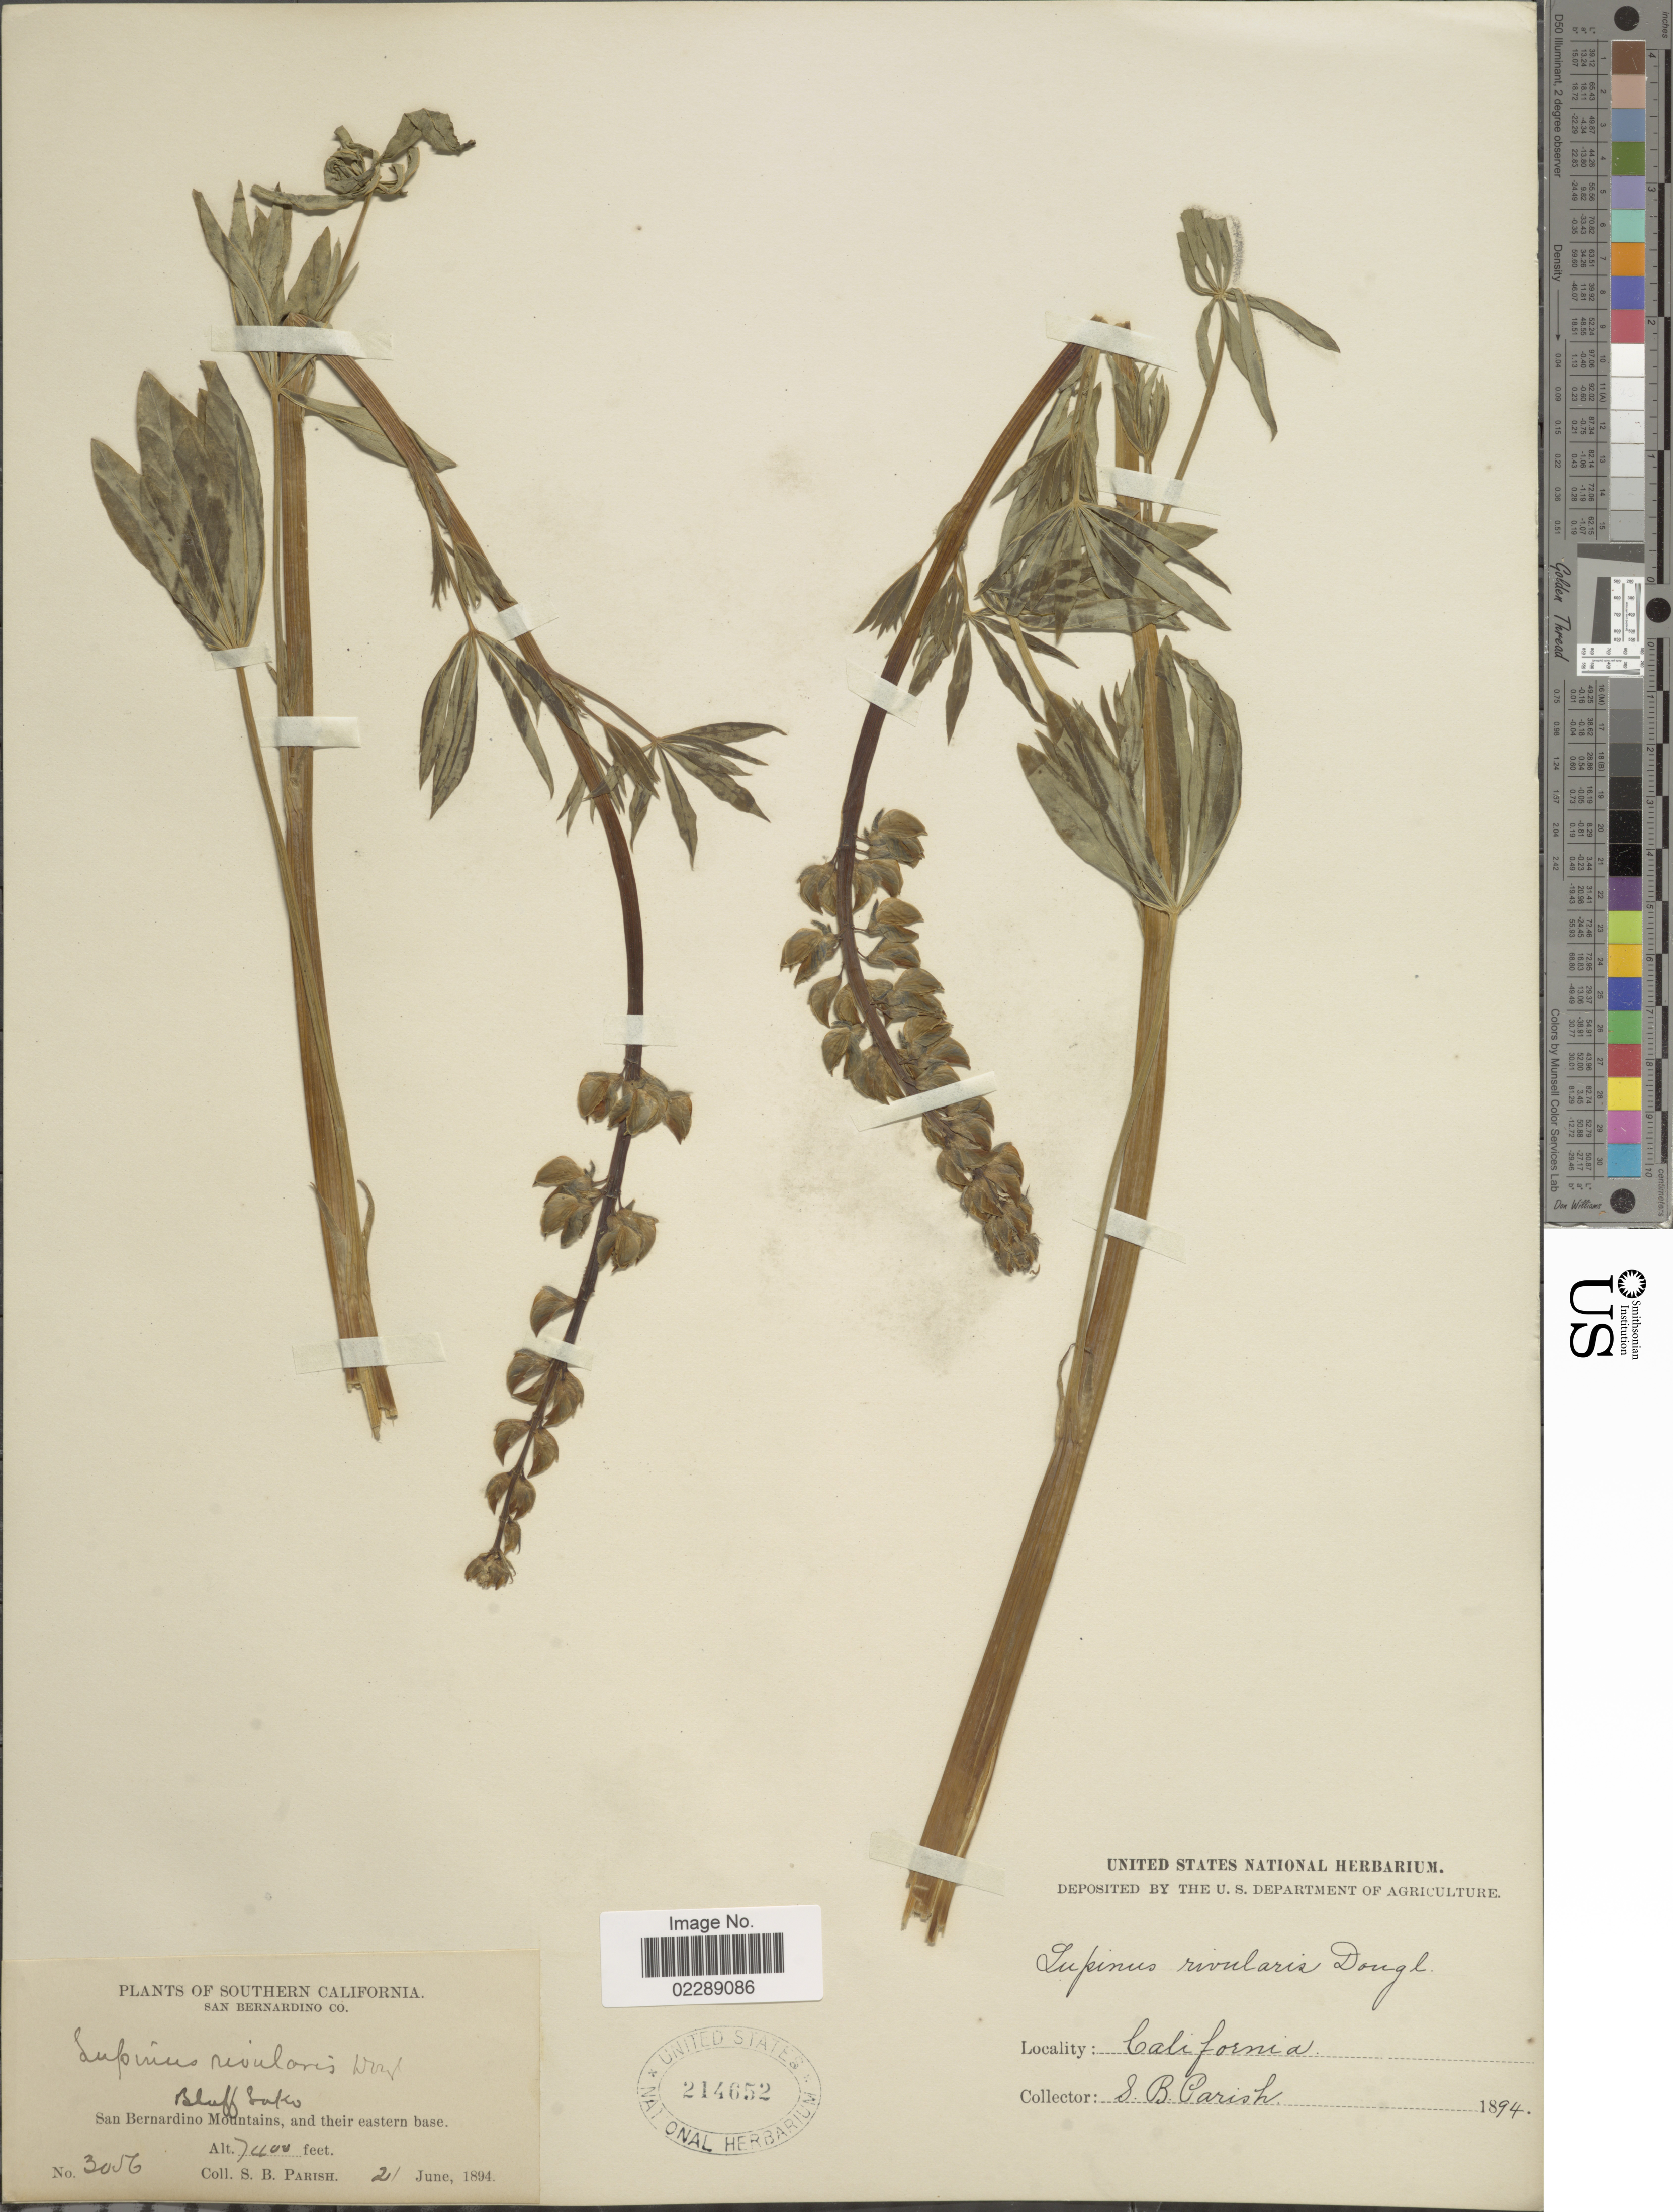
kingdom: Plantae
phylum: Tracheophyta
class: Magnoliopsida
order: Fabales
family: Fabaceae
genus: Lupinus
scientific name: Lupinus sp.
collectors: S. B. Parish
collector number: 3056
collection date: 1894-06-21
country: United States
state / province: California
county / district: San Bernardino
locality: Southern California, San Bernardino Co., San Bernardino Mountains, and their eastern base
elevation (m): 2256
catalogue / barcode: US 214652